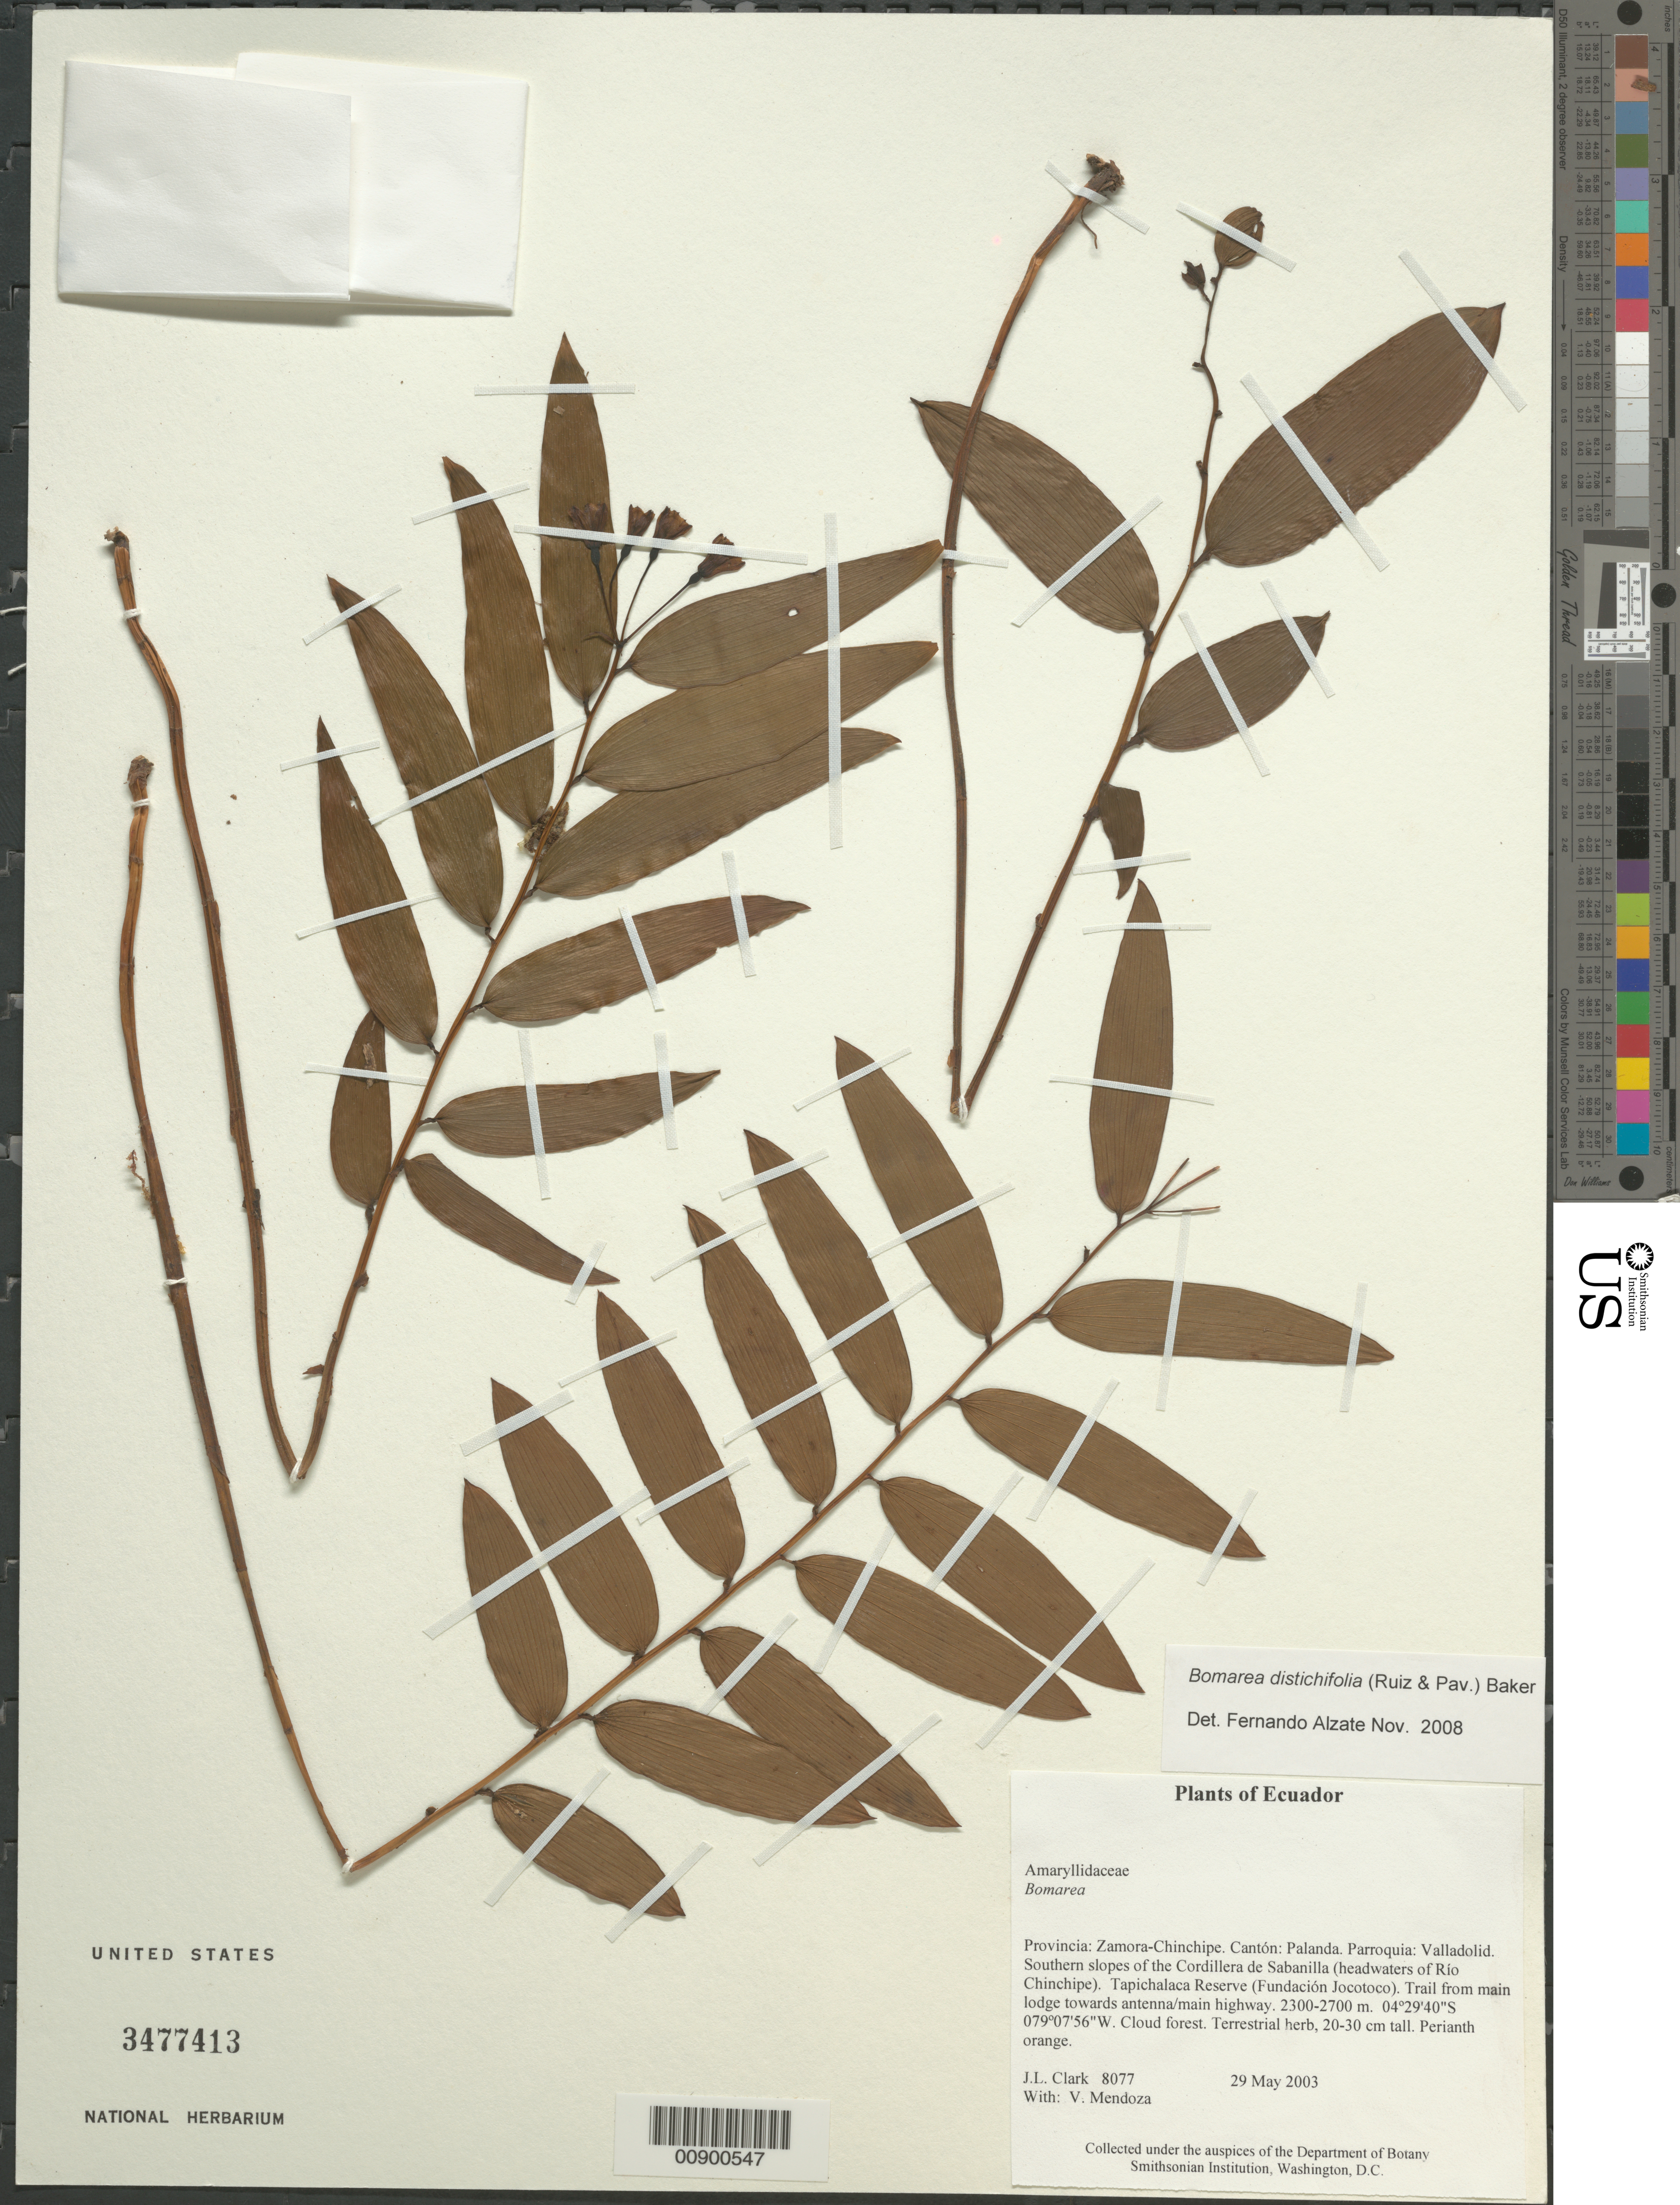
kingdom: Plantae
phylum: Tracheophyta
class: Liliopsida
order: Liliales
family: Alstroemeriaceae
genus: Bomarea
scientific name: Bomarea distichifolia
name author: (Ruiz & Pav.) Baker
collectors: J. L. Clark & V. Mendoza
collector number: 08077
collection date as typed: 29 May 2003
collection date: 2003-05-29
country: Ecuador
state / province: Zamora-Chinchipe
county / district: Palanda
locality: Parroquia: Valladolid. Southern slopes of the Cordillera de Sabanilla (headwaters of Río Chinchipe). Tapichalaca Reserve (Fundación Jocotoco). Trail from main lodge towards antenna/main highway.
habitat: Cloud forest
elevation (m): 2300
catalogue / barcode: US 3477413